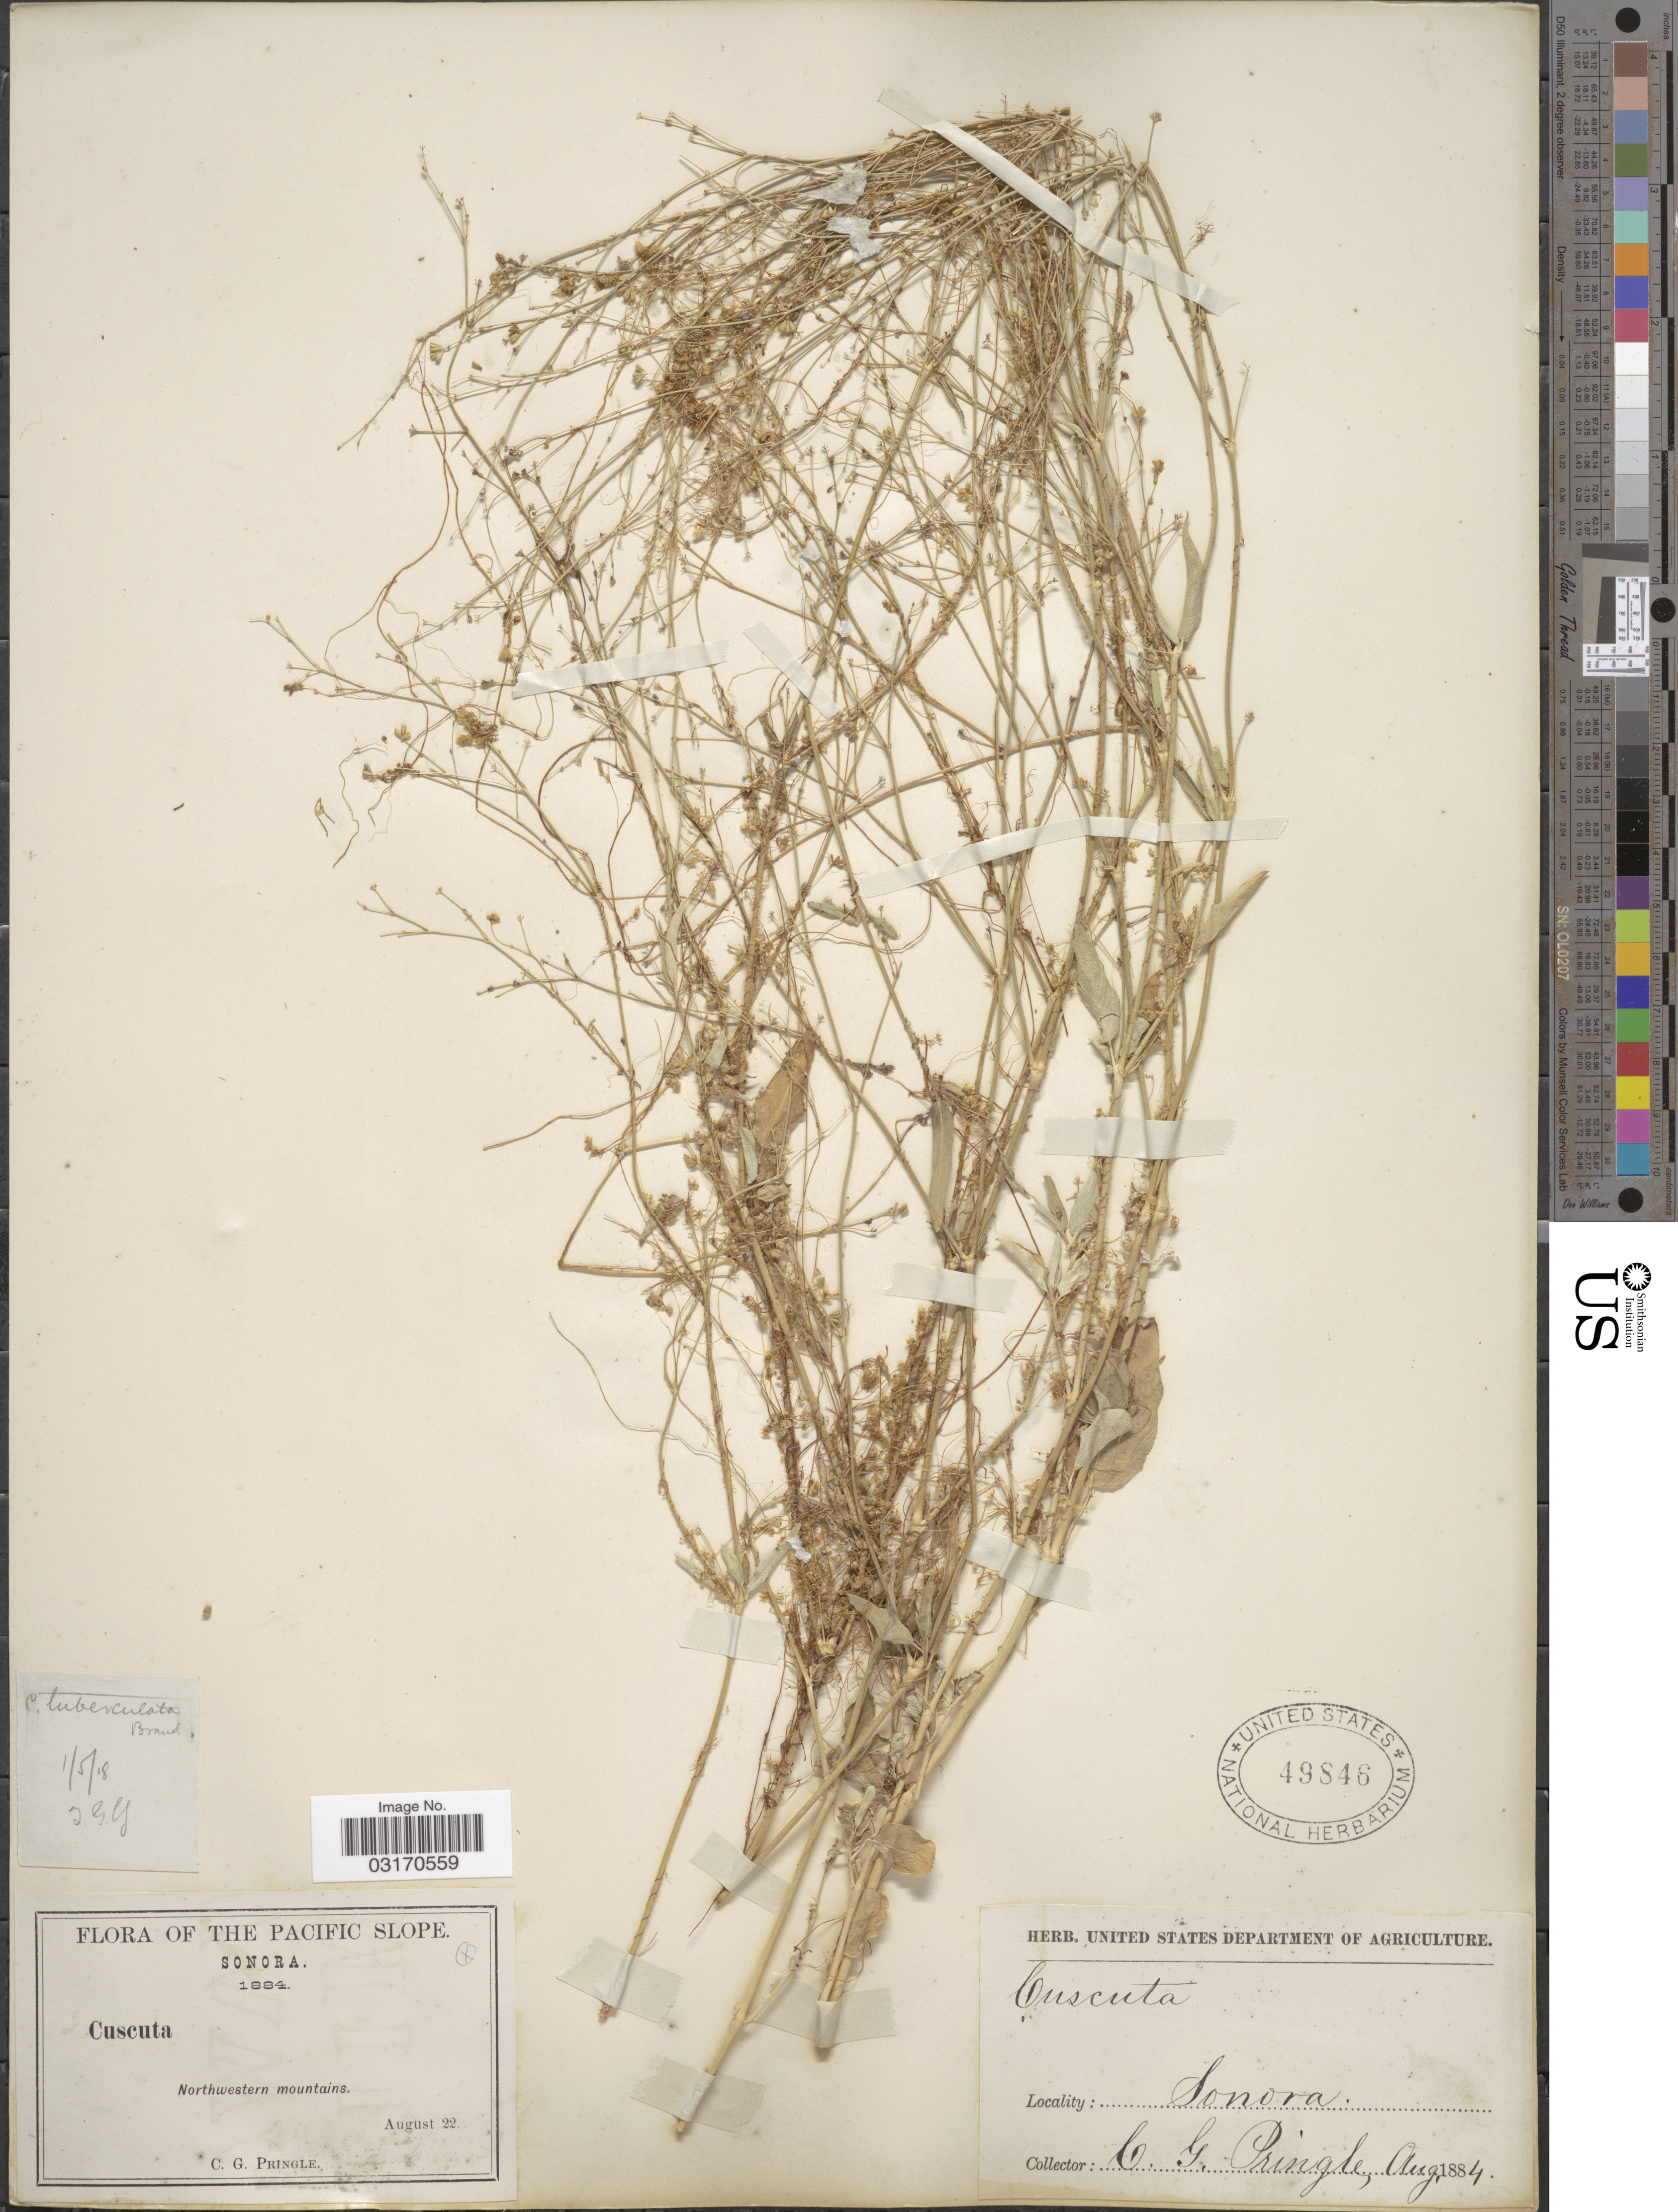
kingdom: Plantae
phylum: Tracheophyta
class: Magnoliopsida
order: Solanales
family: Convolvulaceae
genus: Cuscuta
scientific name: Cuscuta tuberculata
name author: Brandegee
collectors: C. G. Pringle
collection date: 1884-08-22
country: Mexico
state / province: Sonora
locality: The Pacific Slope. Northwestern mountains.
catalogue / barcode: US 49846